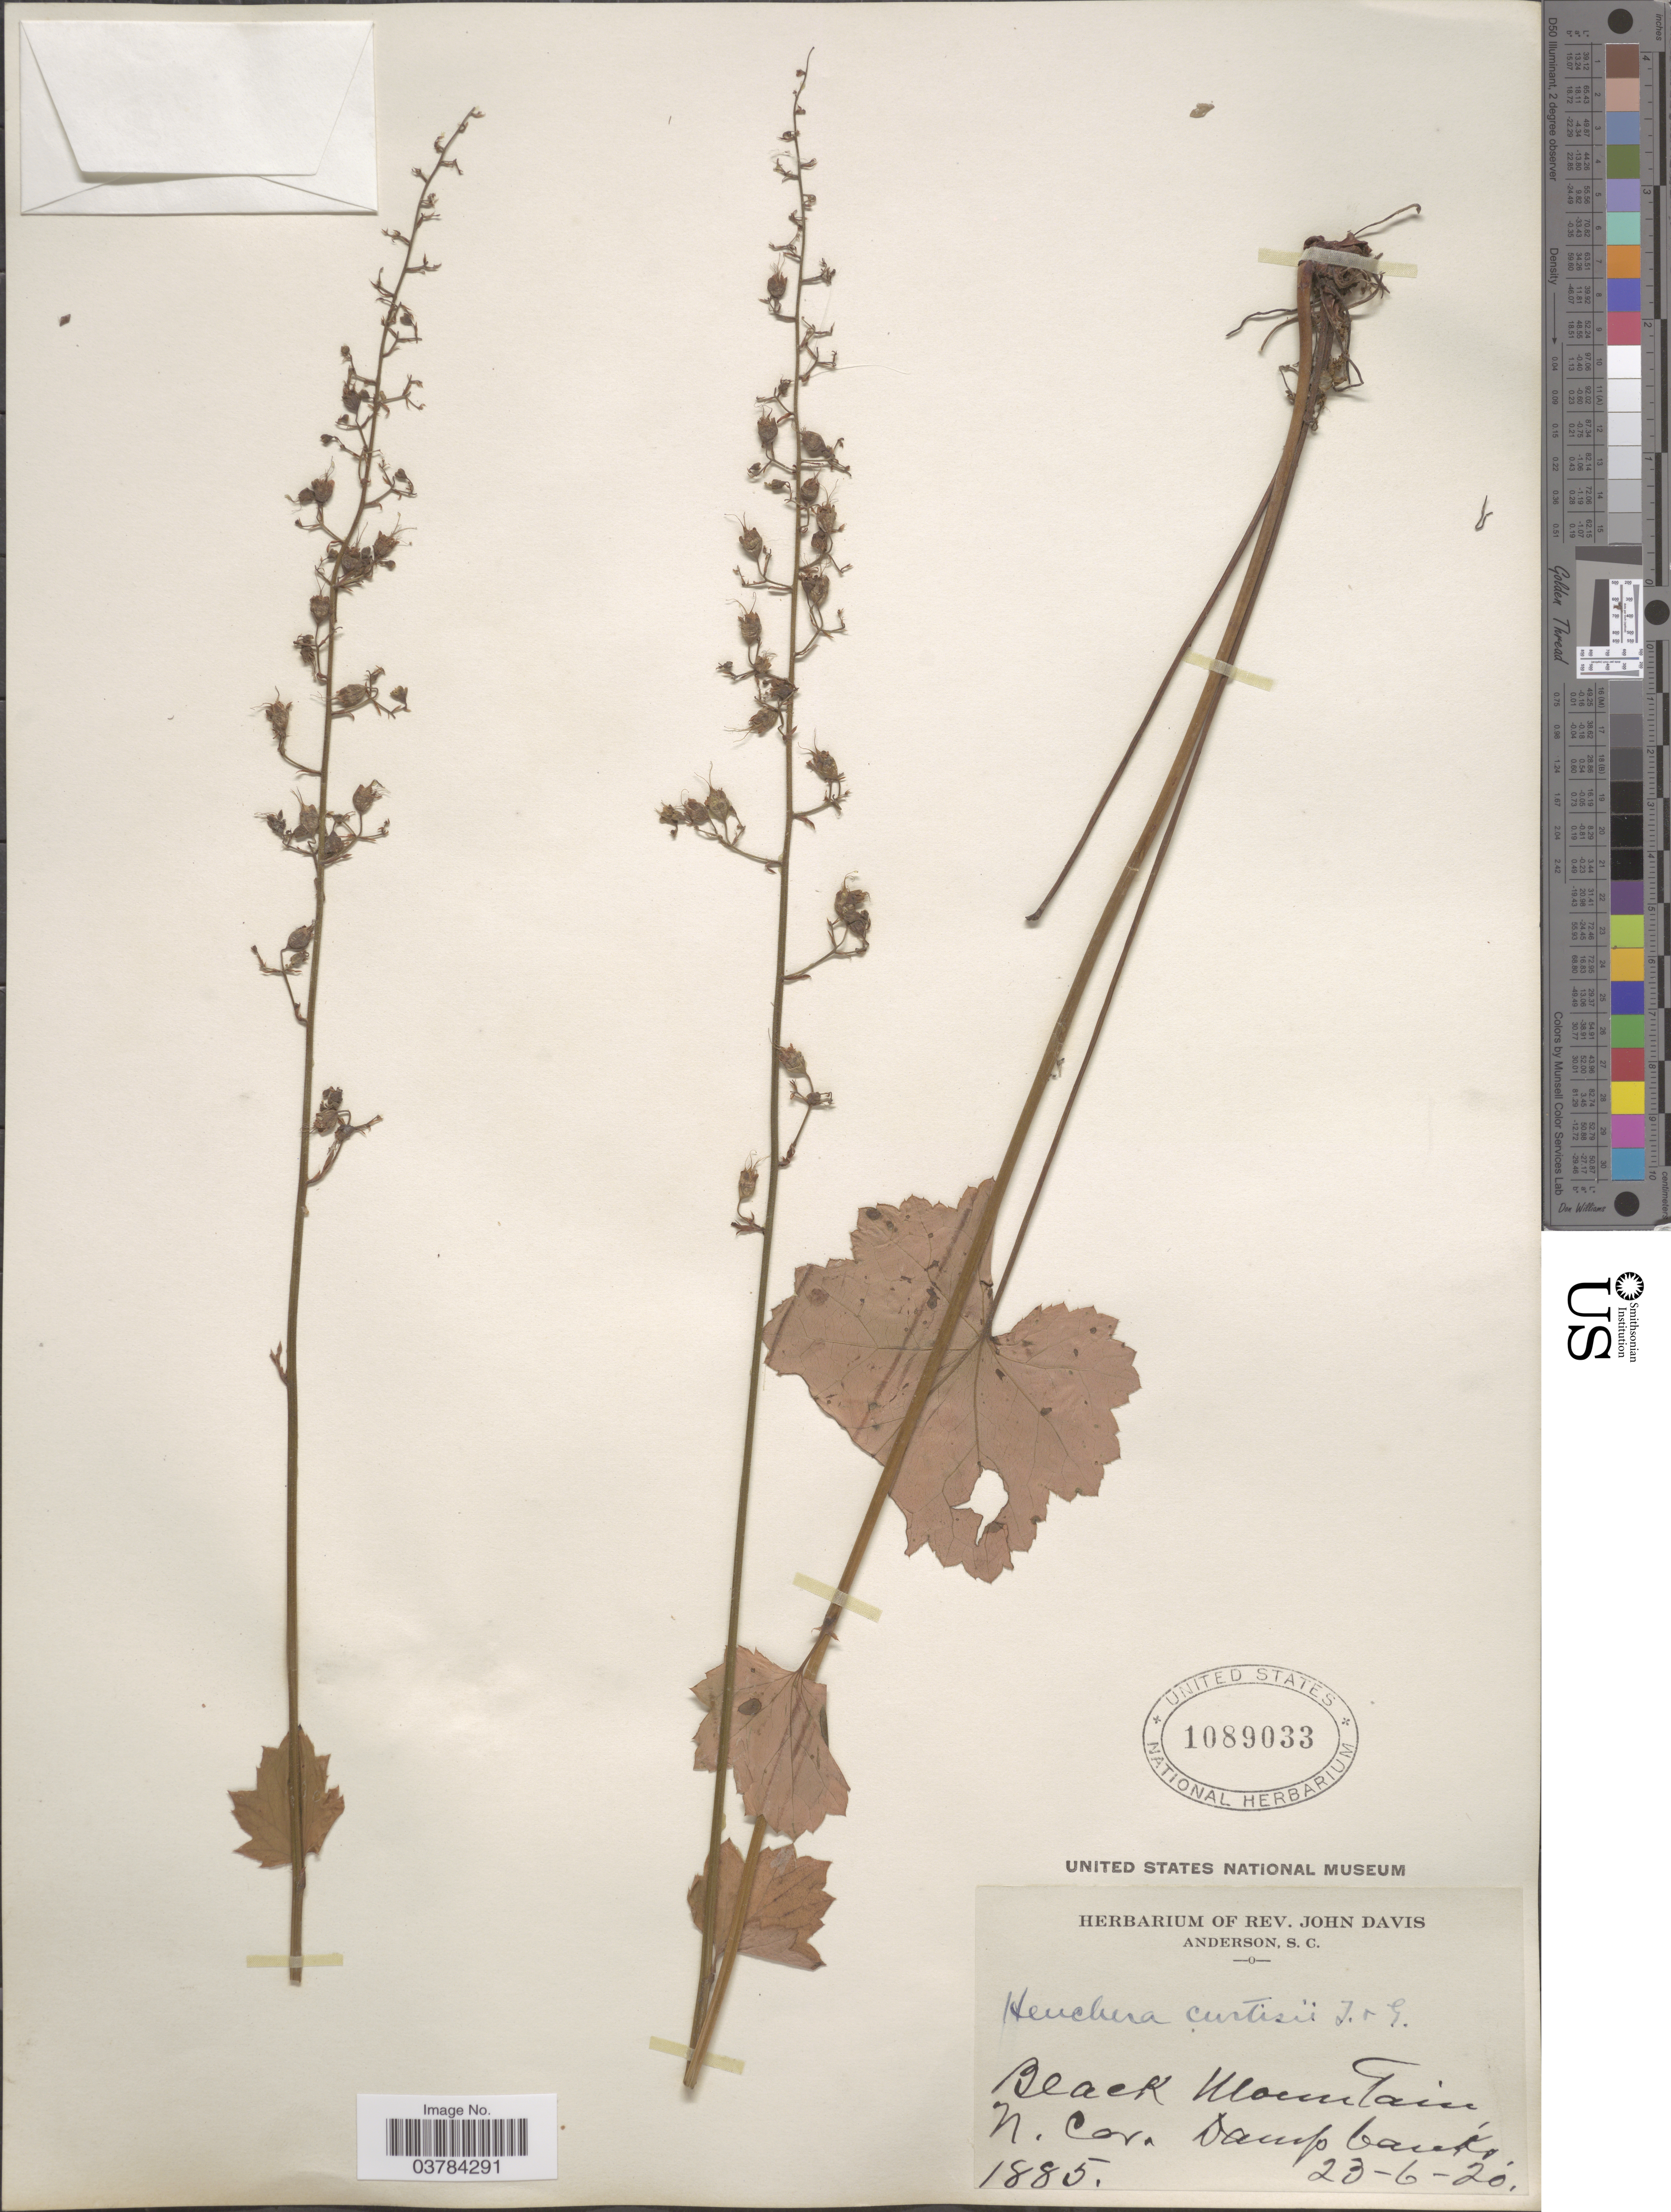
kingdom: Plantae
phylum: Tracheophyta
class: Magnoliopsida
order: Saxifragales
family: Saxifragaceae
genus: Heuchera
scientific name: Heuchera curtisii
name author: Torr. & A. Gray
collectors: ex herb. Rev. John Davis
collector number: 1885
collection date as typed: Transcribed d/m/y: 23/6/20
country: United States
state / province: North Carolina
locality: Black Mountain.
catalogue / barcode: US 1089033